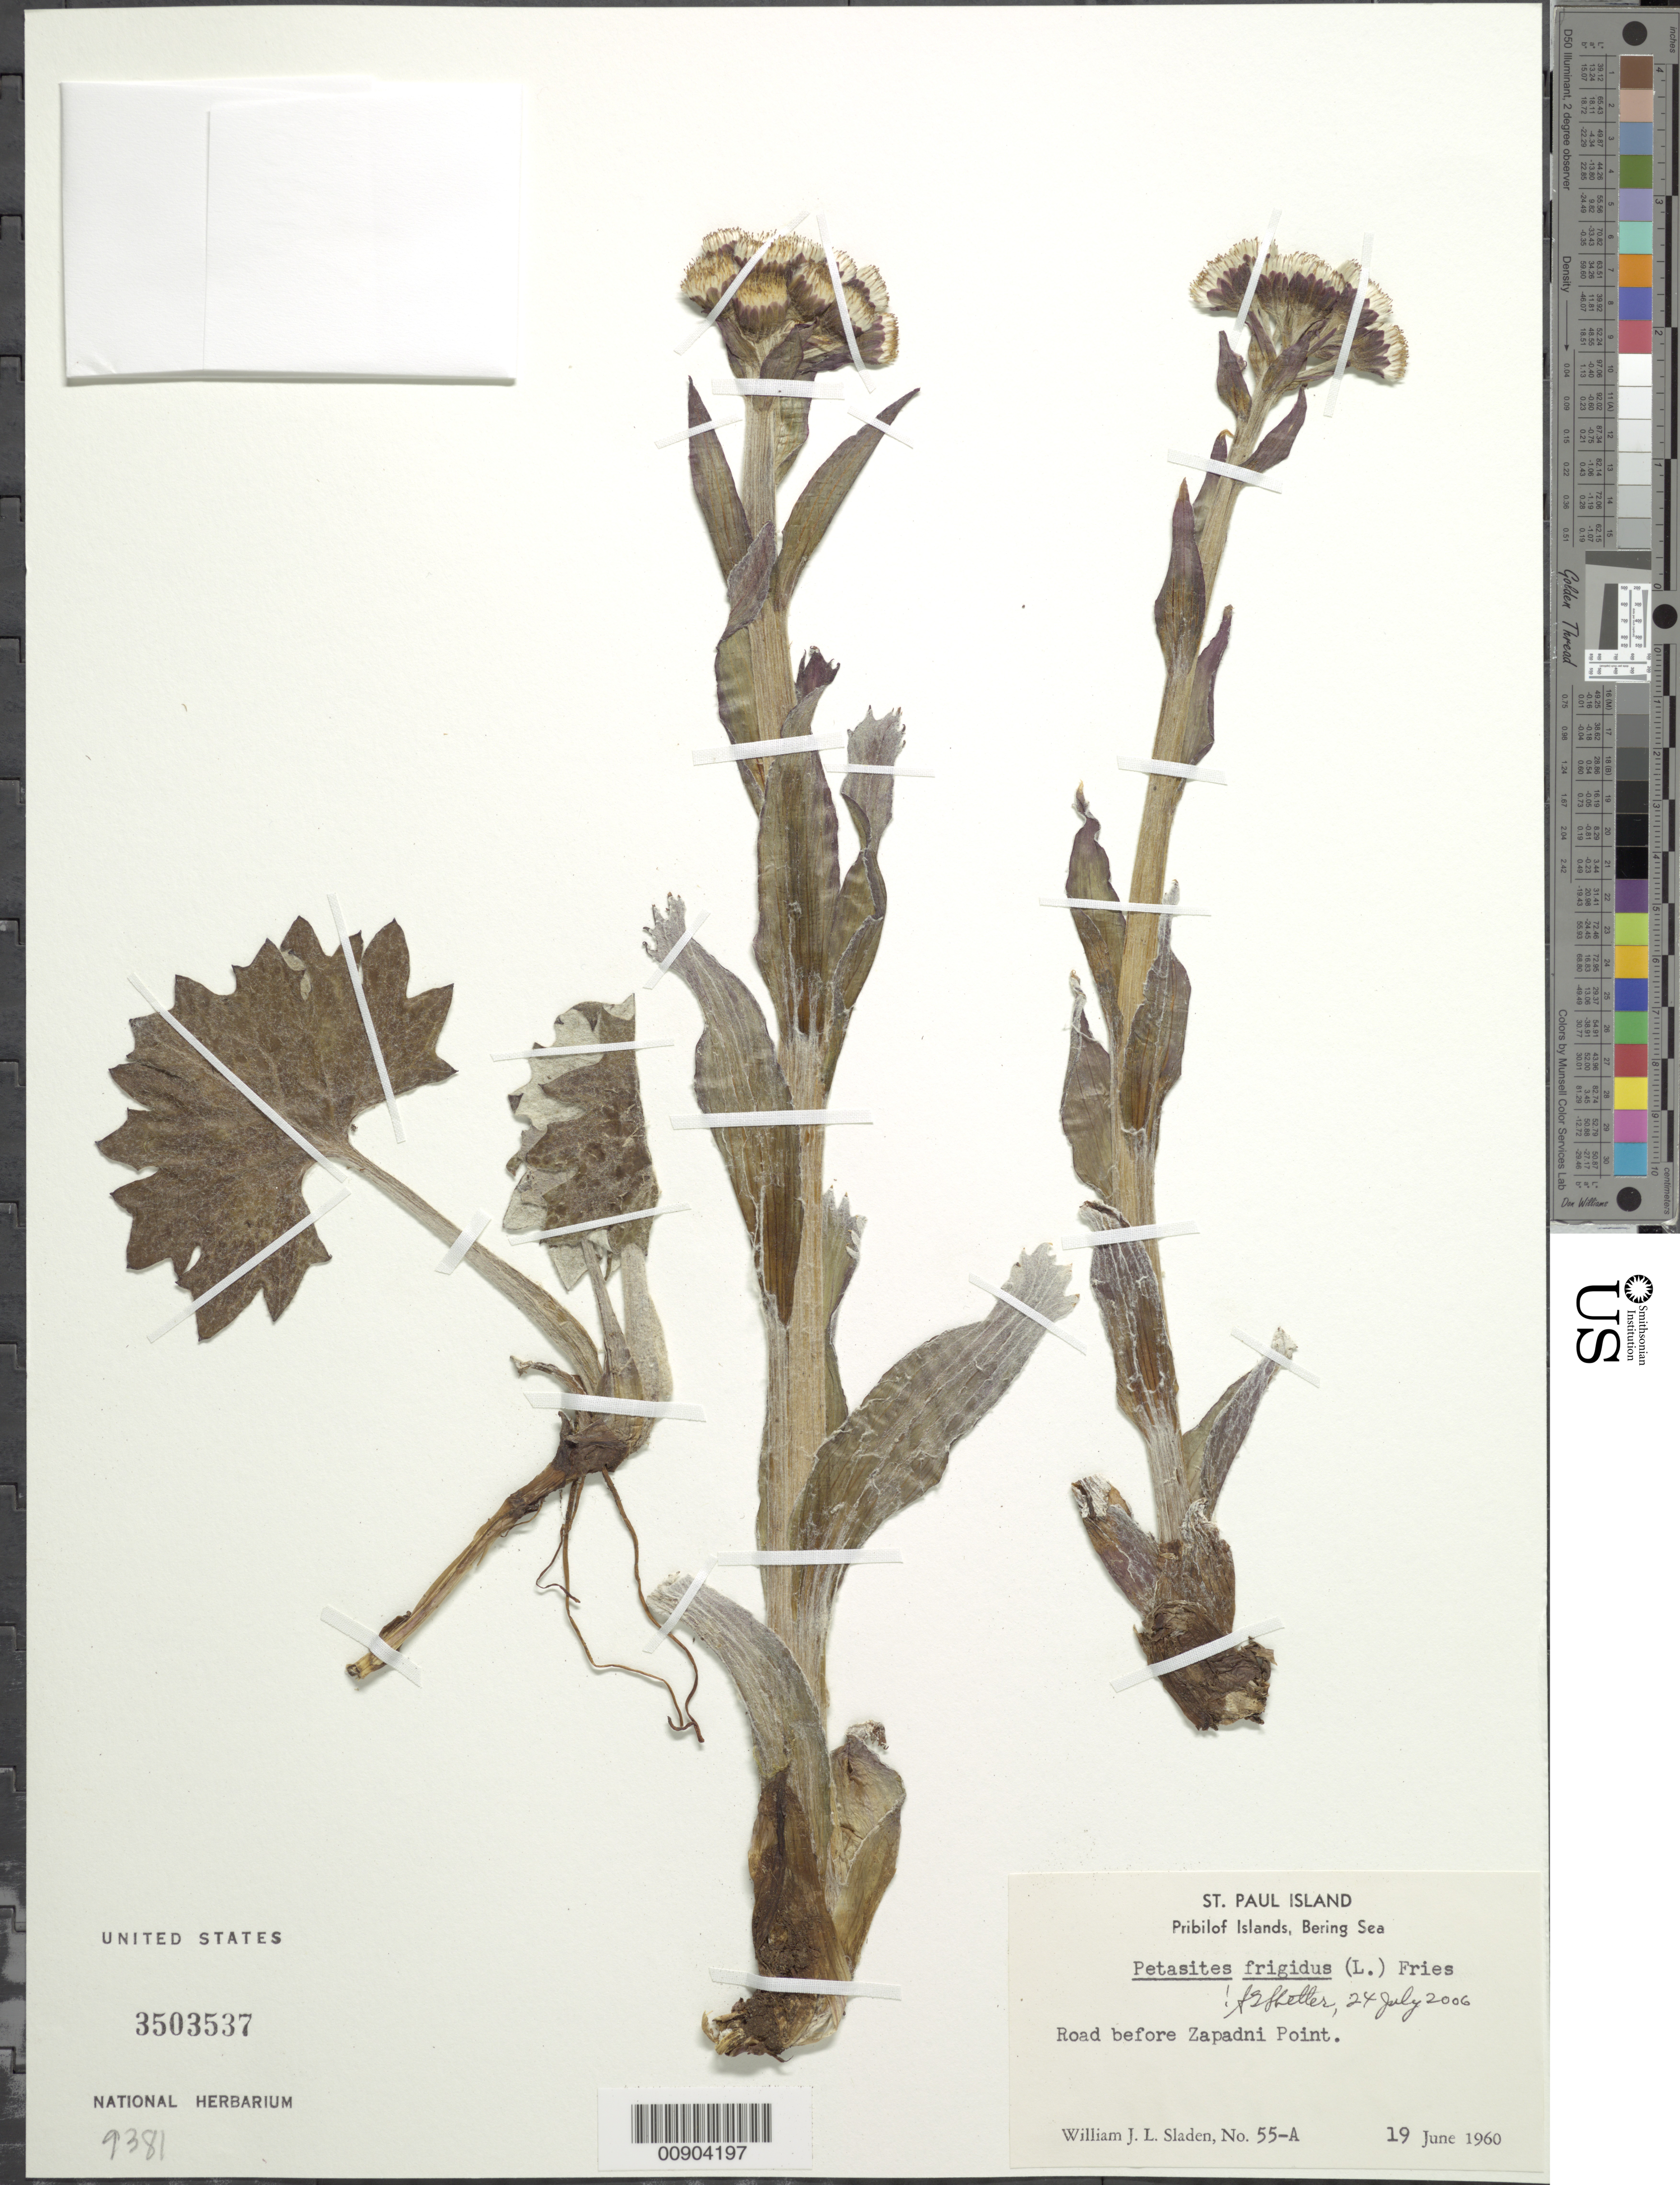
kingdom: Plantae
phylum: Tracheophyta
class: Magnoliopsida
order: Asterales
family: Asteraceae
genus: Petasites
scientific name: Petasites frigidus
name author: (L.) Fr.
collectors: W. Sladen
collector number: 55 A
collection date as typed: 19 Jun 1960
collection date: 1960-06-19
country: United States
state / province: Alaska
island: St. Paul Island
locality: Road before Zapadni Point., Bering Sea, Pribilof Islands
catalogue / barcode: US 3503537